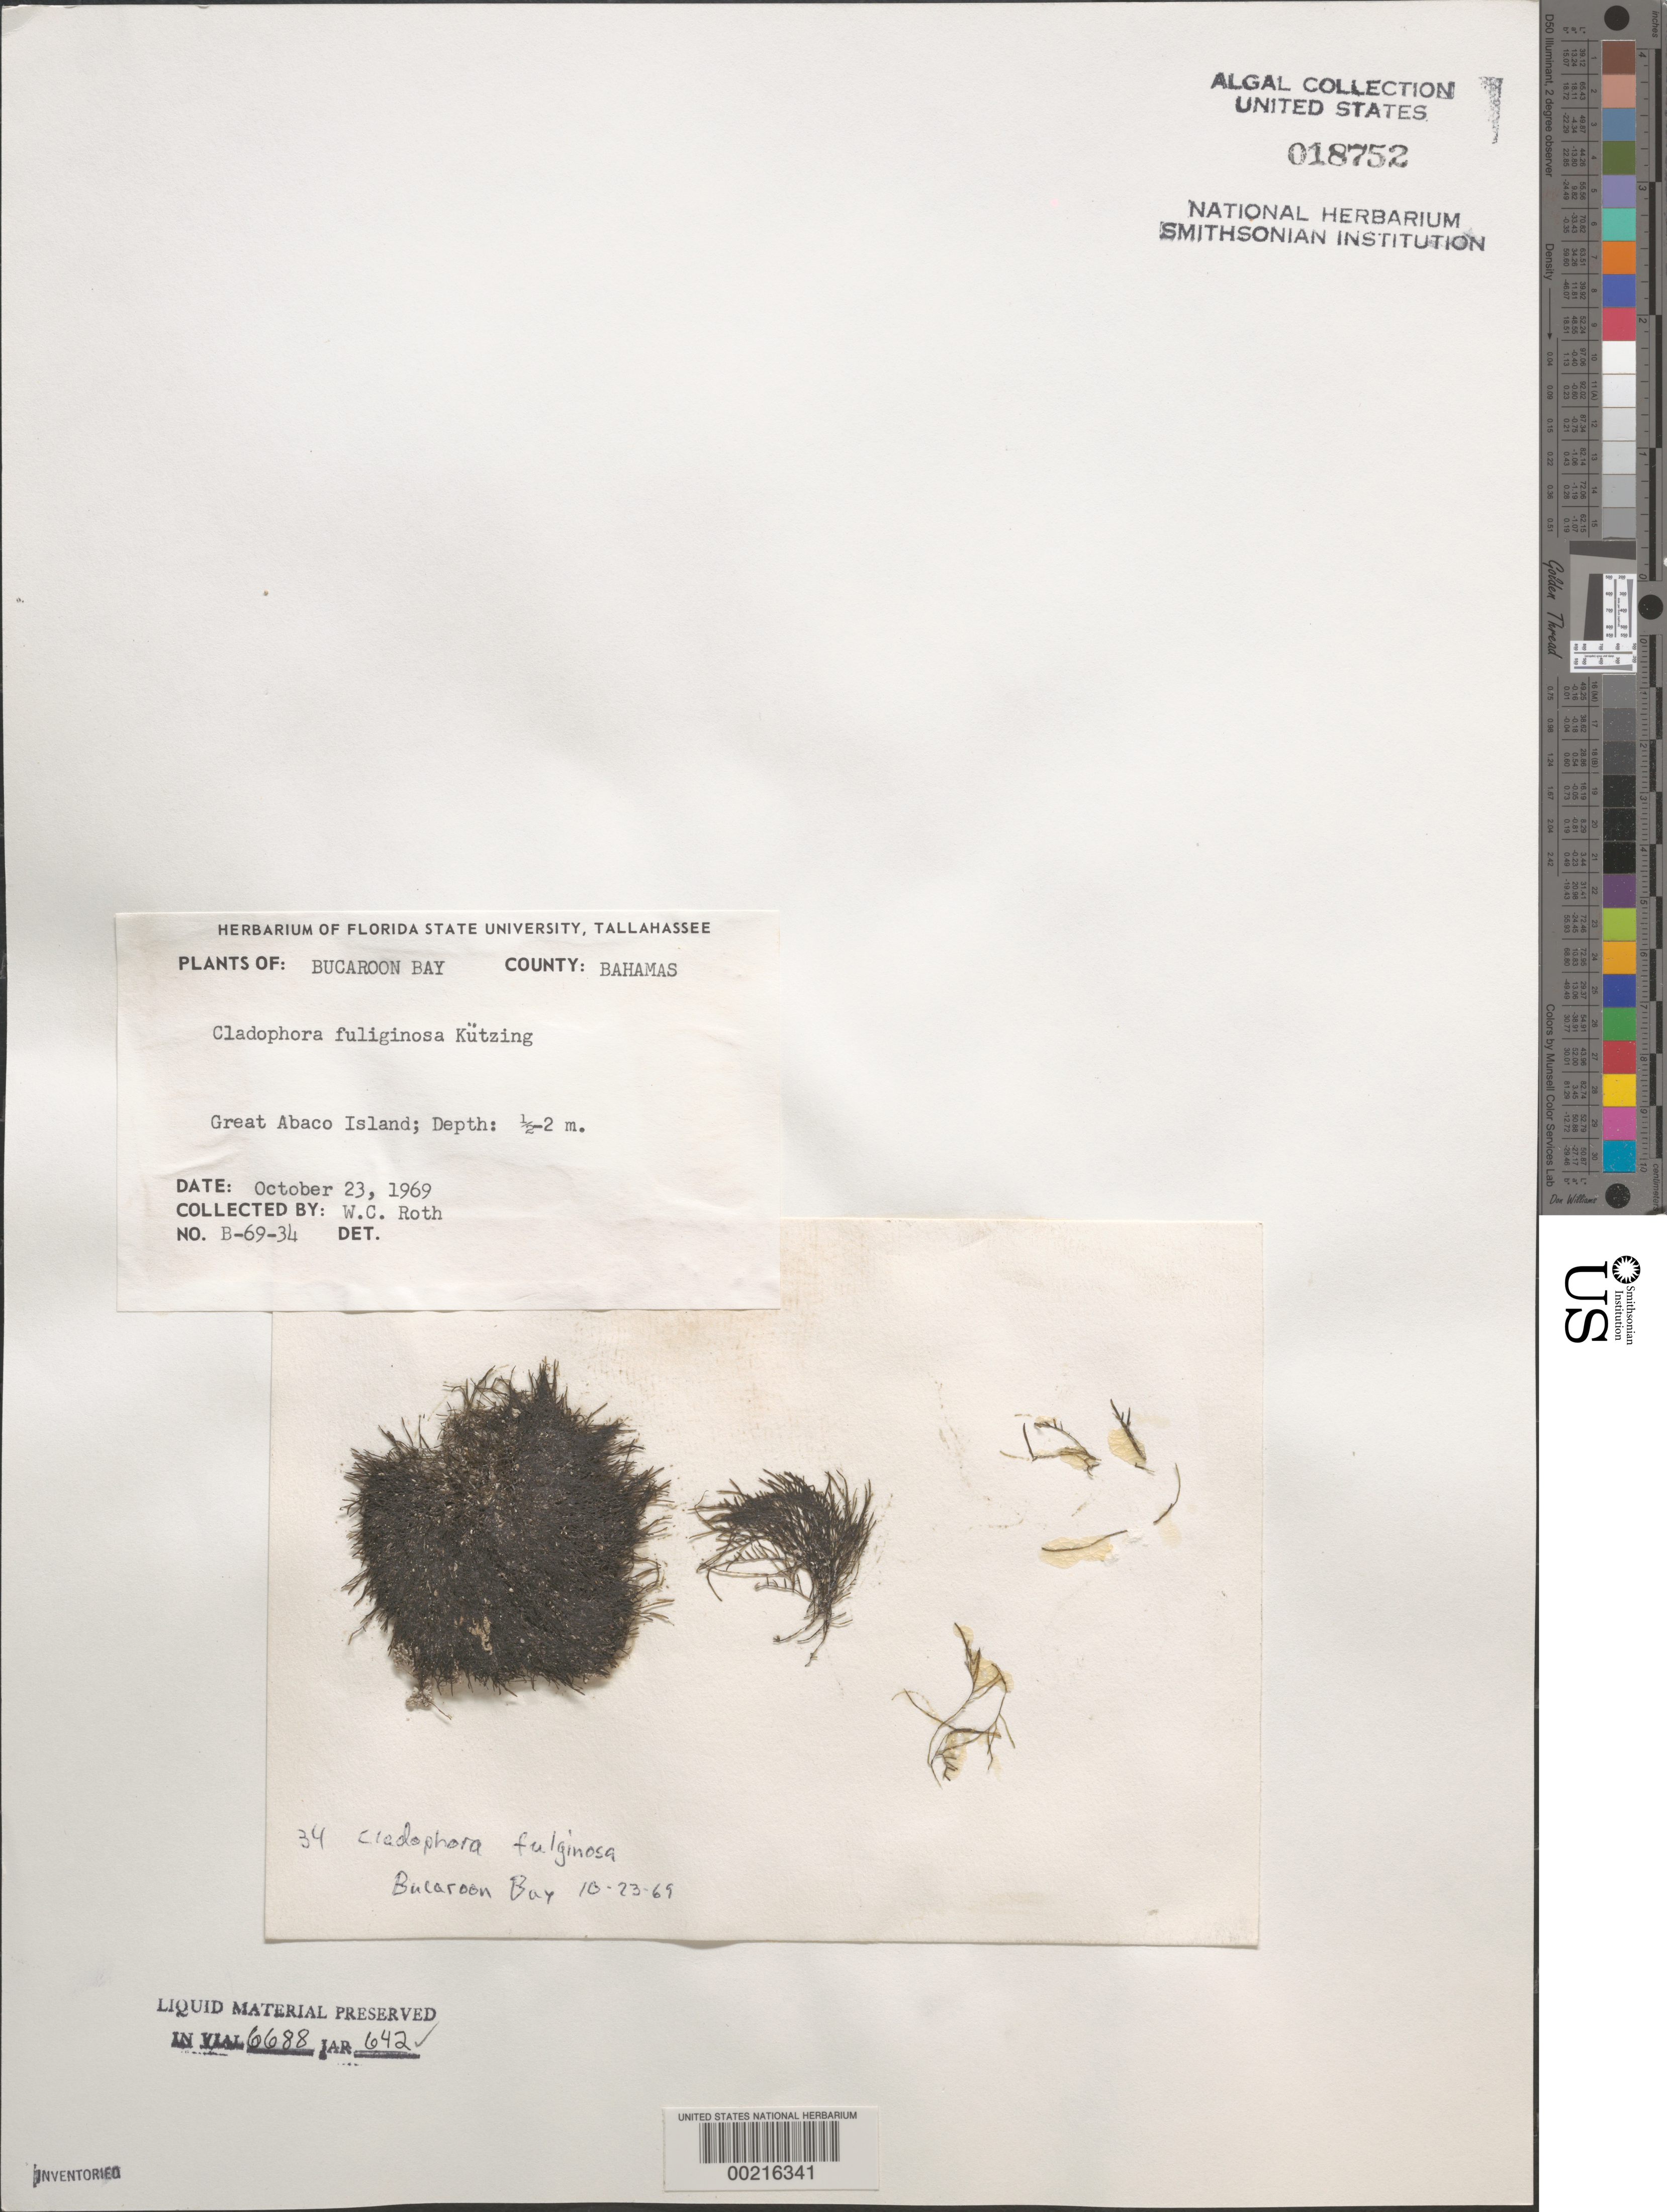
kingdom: Plantae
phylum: Chlorophyta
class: Ulvophyceae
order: Cladophorales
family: Cladophoraceae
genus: Cladophora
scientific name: Cladophora fuliginosa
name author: Kütz.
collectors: W. C. Roth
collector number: B-69-34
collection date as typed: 23 Oct 1969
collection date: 1969-10-23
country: Bahamas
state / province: Abaco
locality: Buckaroon bay, great abaco island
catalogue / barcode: US 18752